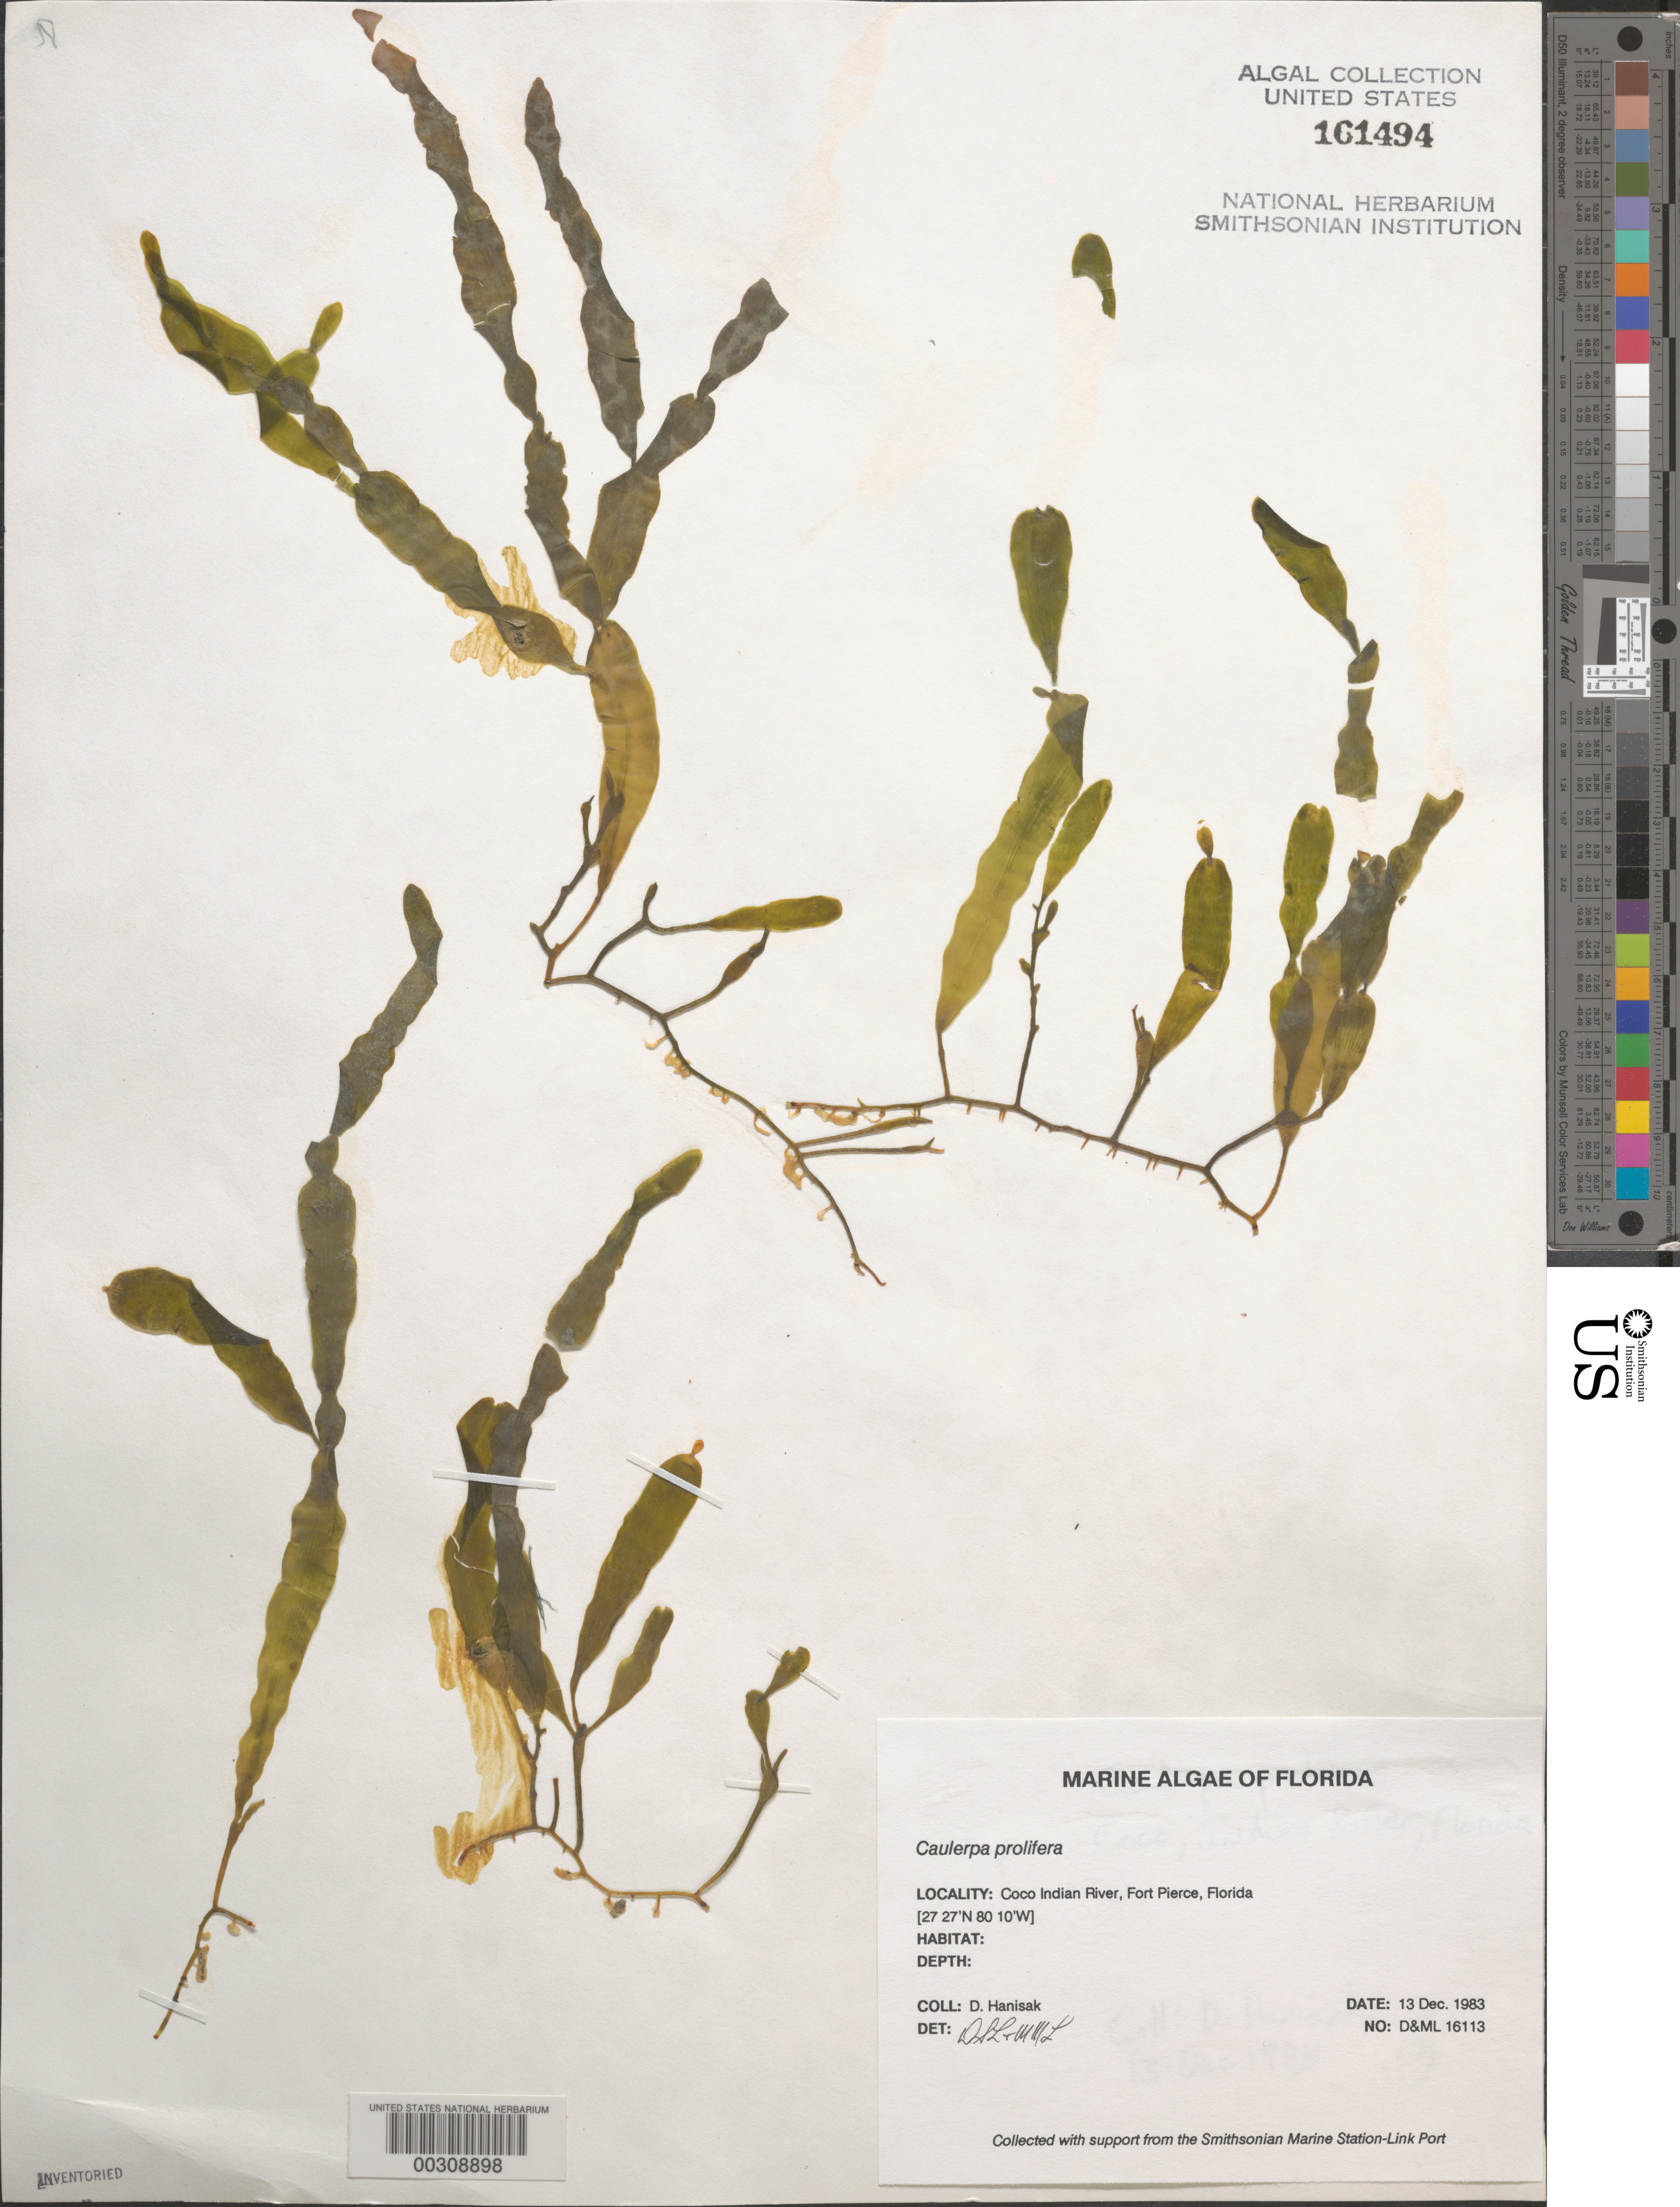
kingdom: Plantae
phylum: Chlorophyta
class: Ulvophyceae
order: Bryopsidales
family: Caulerpaceae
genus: Caulerpa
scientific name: Caulerpa prolifera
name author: (Forssk.) J.V.Lamouroux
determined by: Littler, D. S.; Littler, M. M.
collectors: M. Hanisak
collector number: D&ML 16113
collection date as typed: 13 Dec 1983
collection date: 1983-12-13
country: United States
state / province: Florida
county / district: Saint Lucie County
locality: Coco Indian River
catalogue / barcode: US 161494